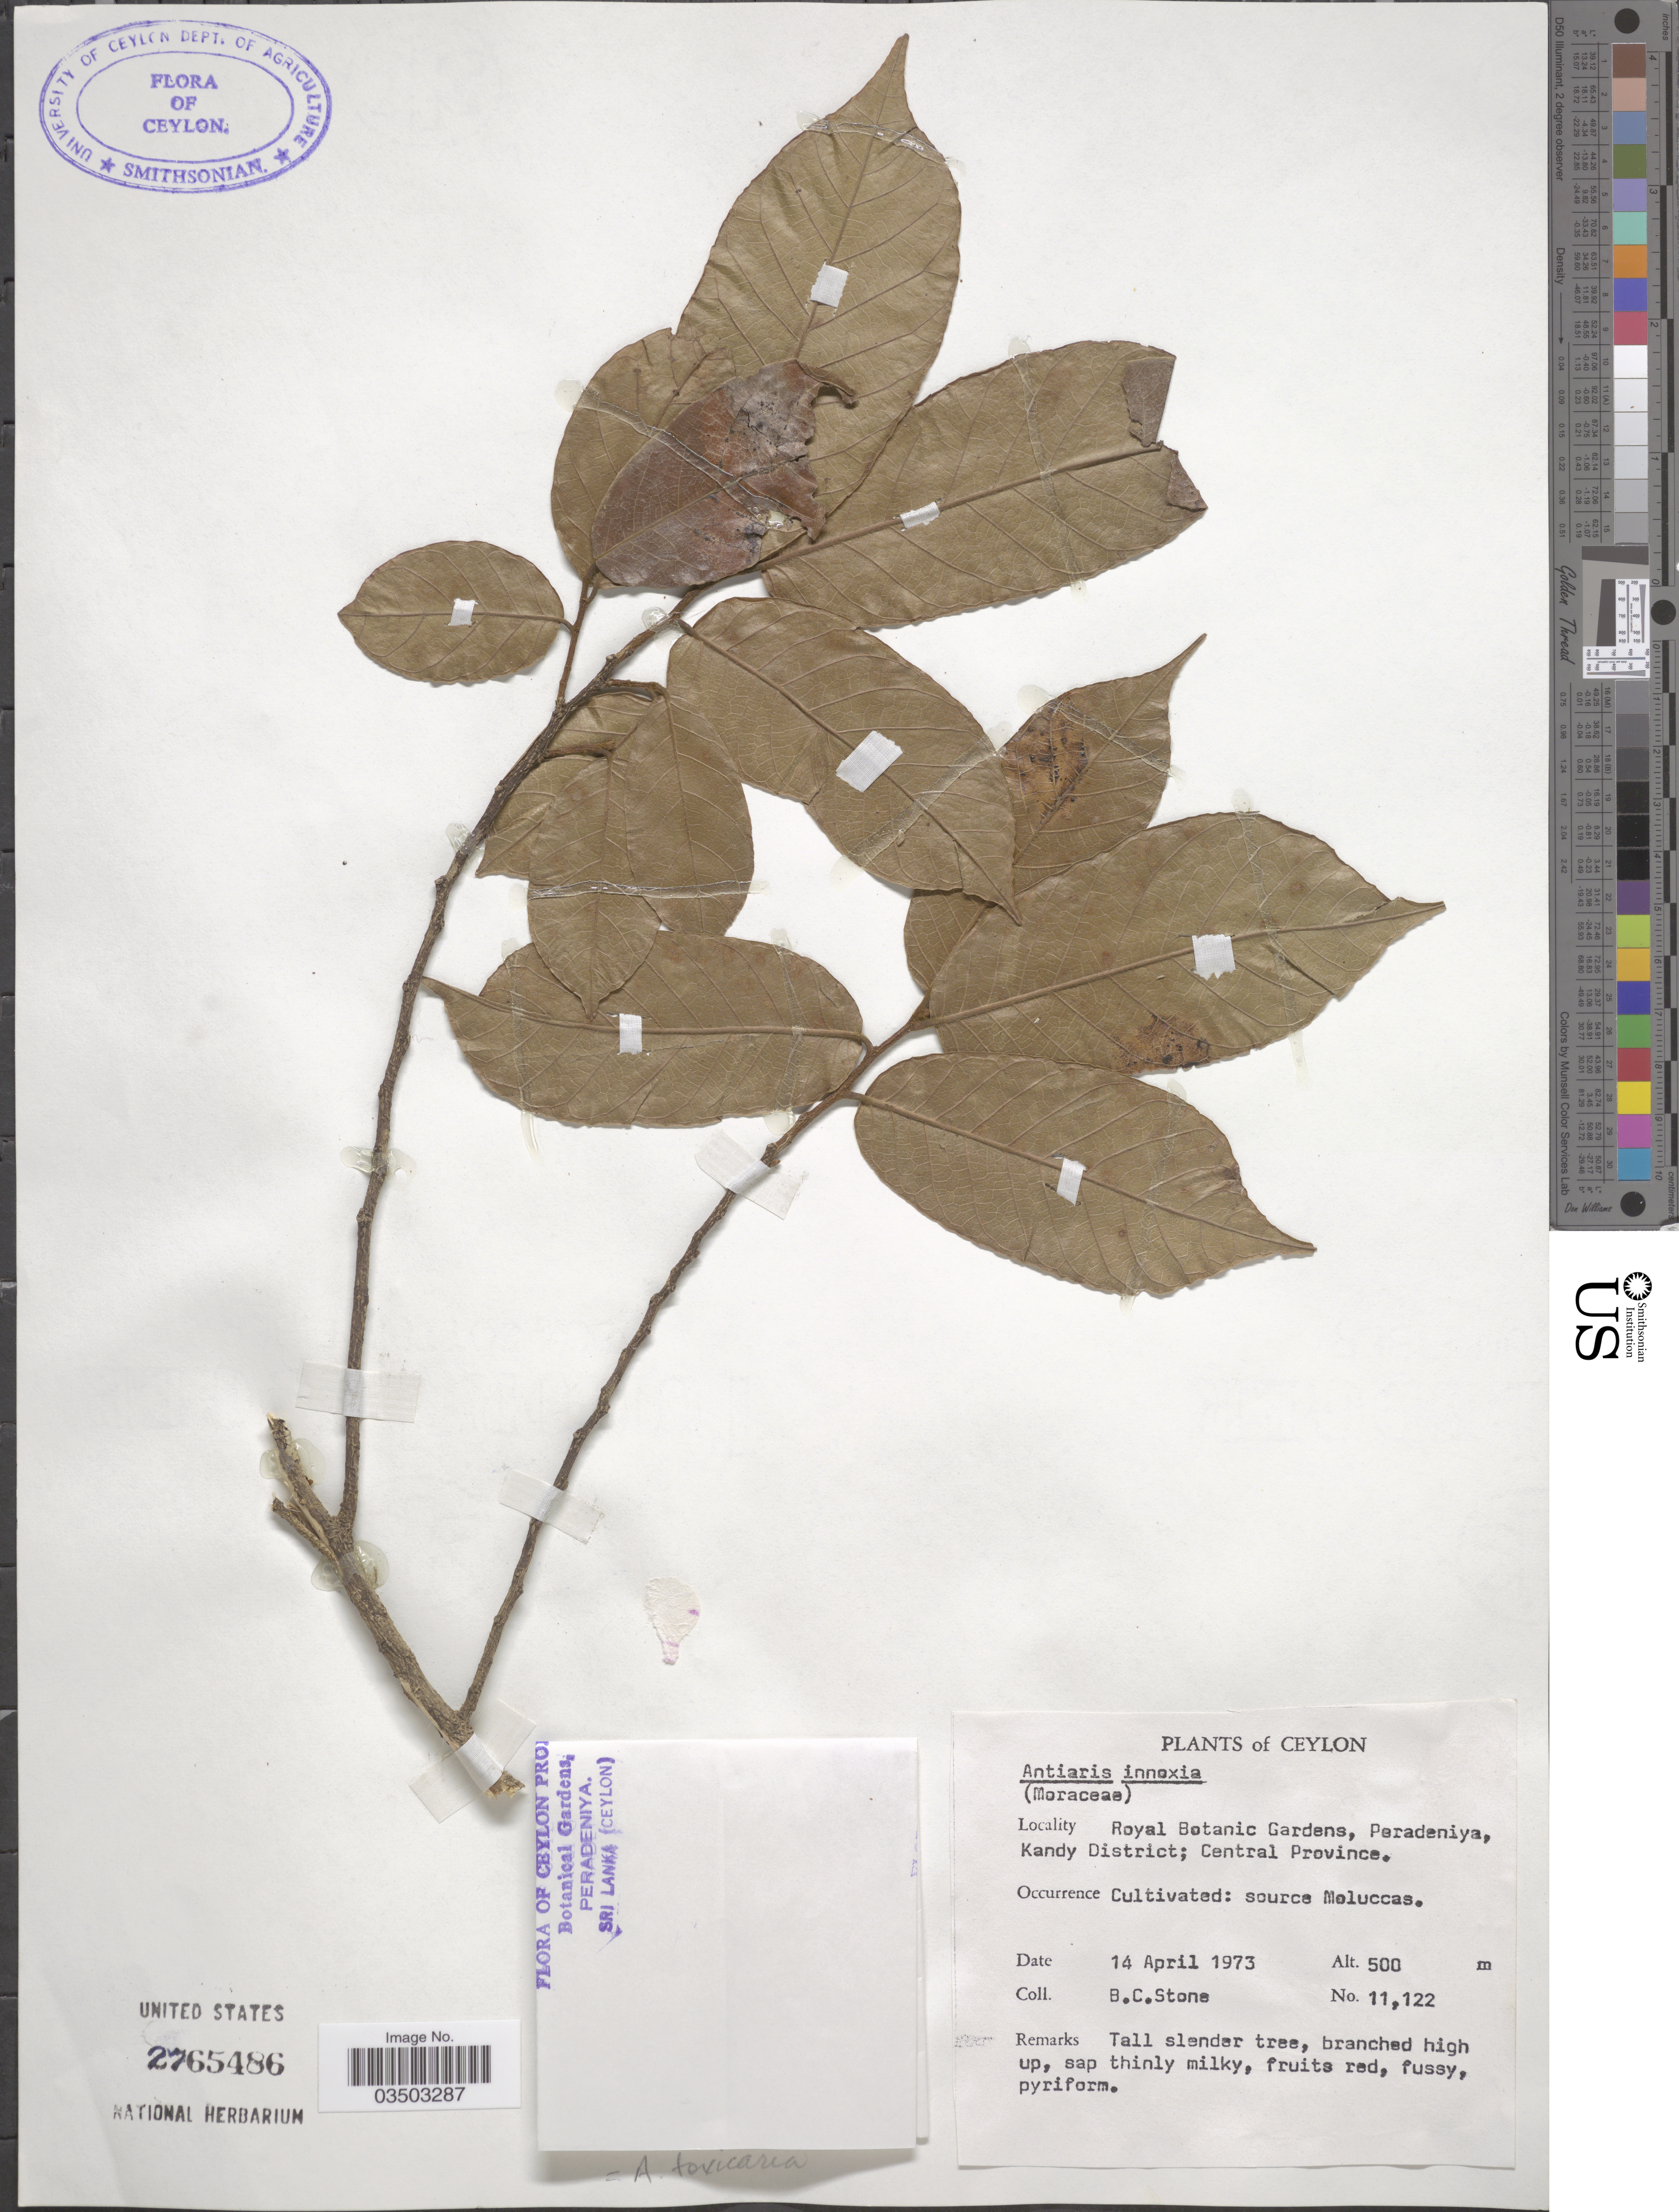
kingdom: Plantae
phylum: Tracheophyta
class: Magnoliopsida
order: Rosales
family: Moraceae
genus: Antiaris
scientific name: Antiaris toxicaria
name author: Lesch.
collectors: B. C. Stone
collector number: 11122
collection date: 1973-04-14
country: Sri Lanka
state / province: Central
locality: Ceylon. Royal Botanic Gardens, Peradeniya, Kandy District.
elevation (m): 500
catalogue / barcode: US 2765486